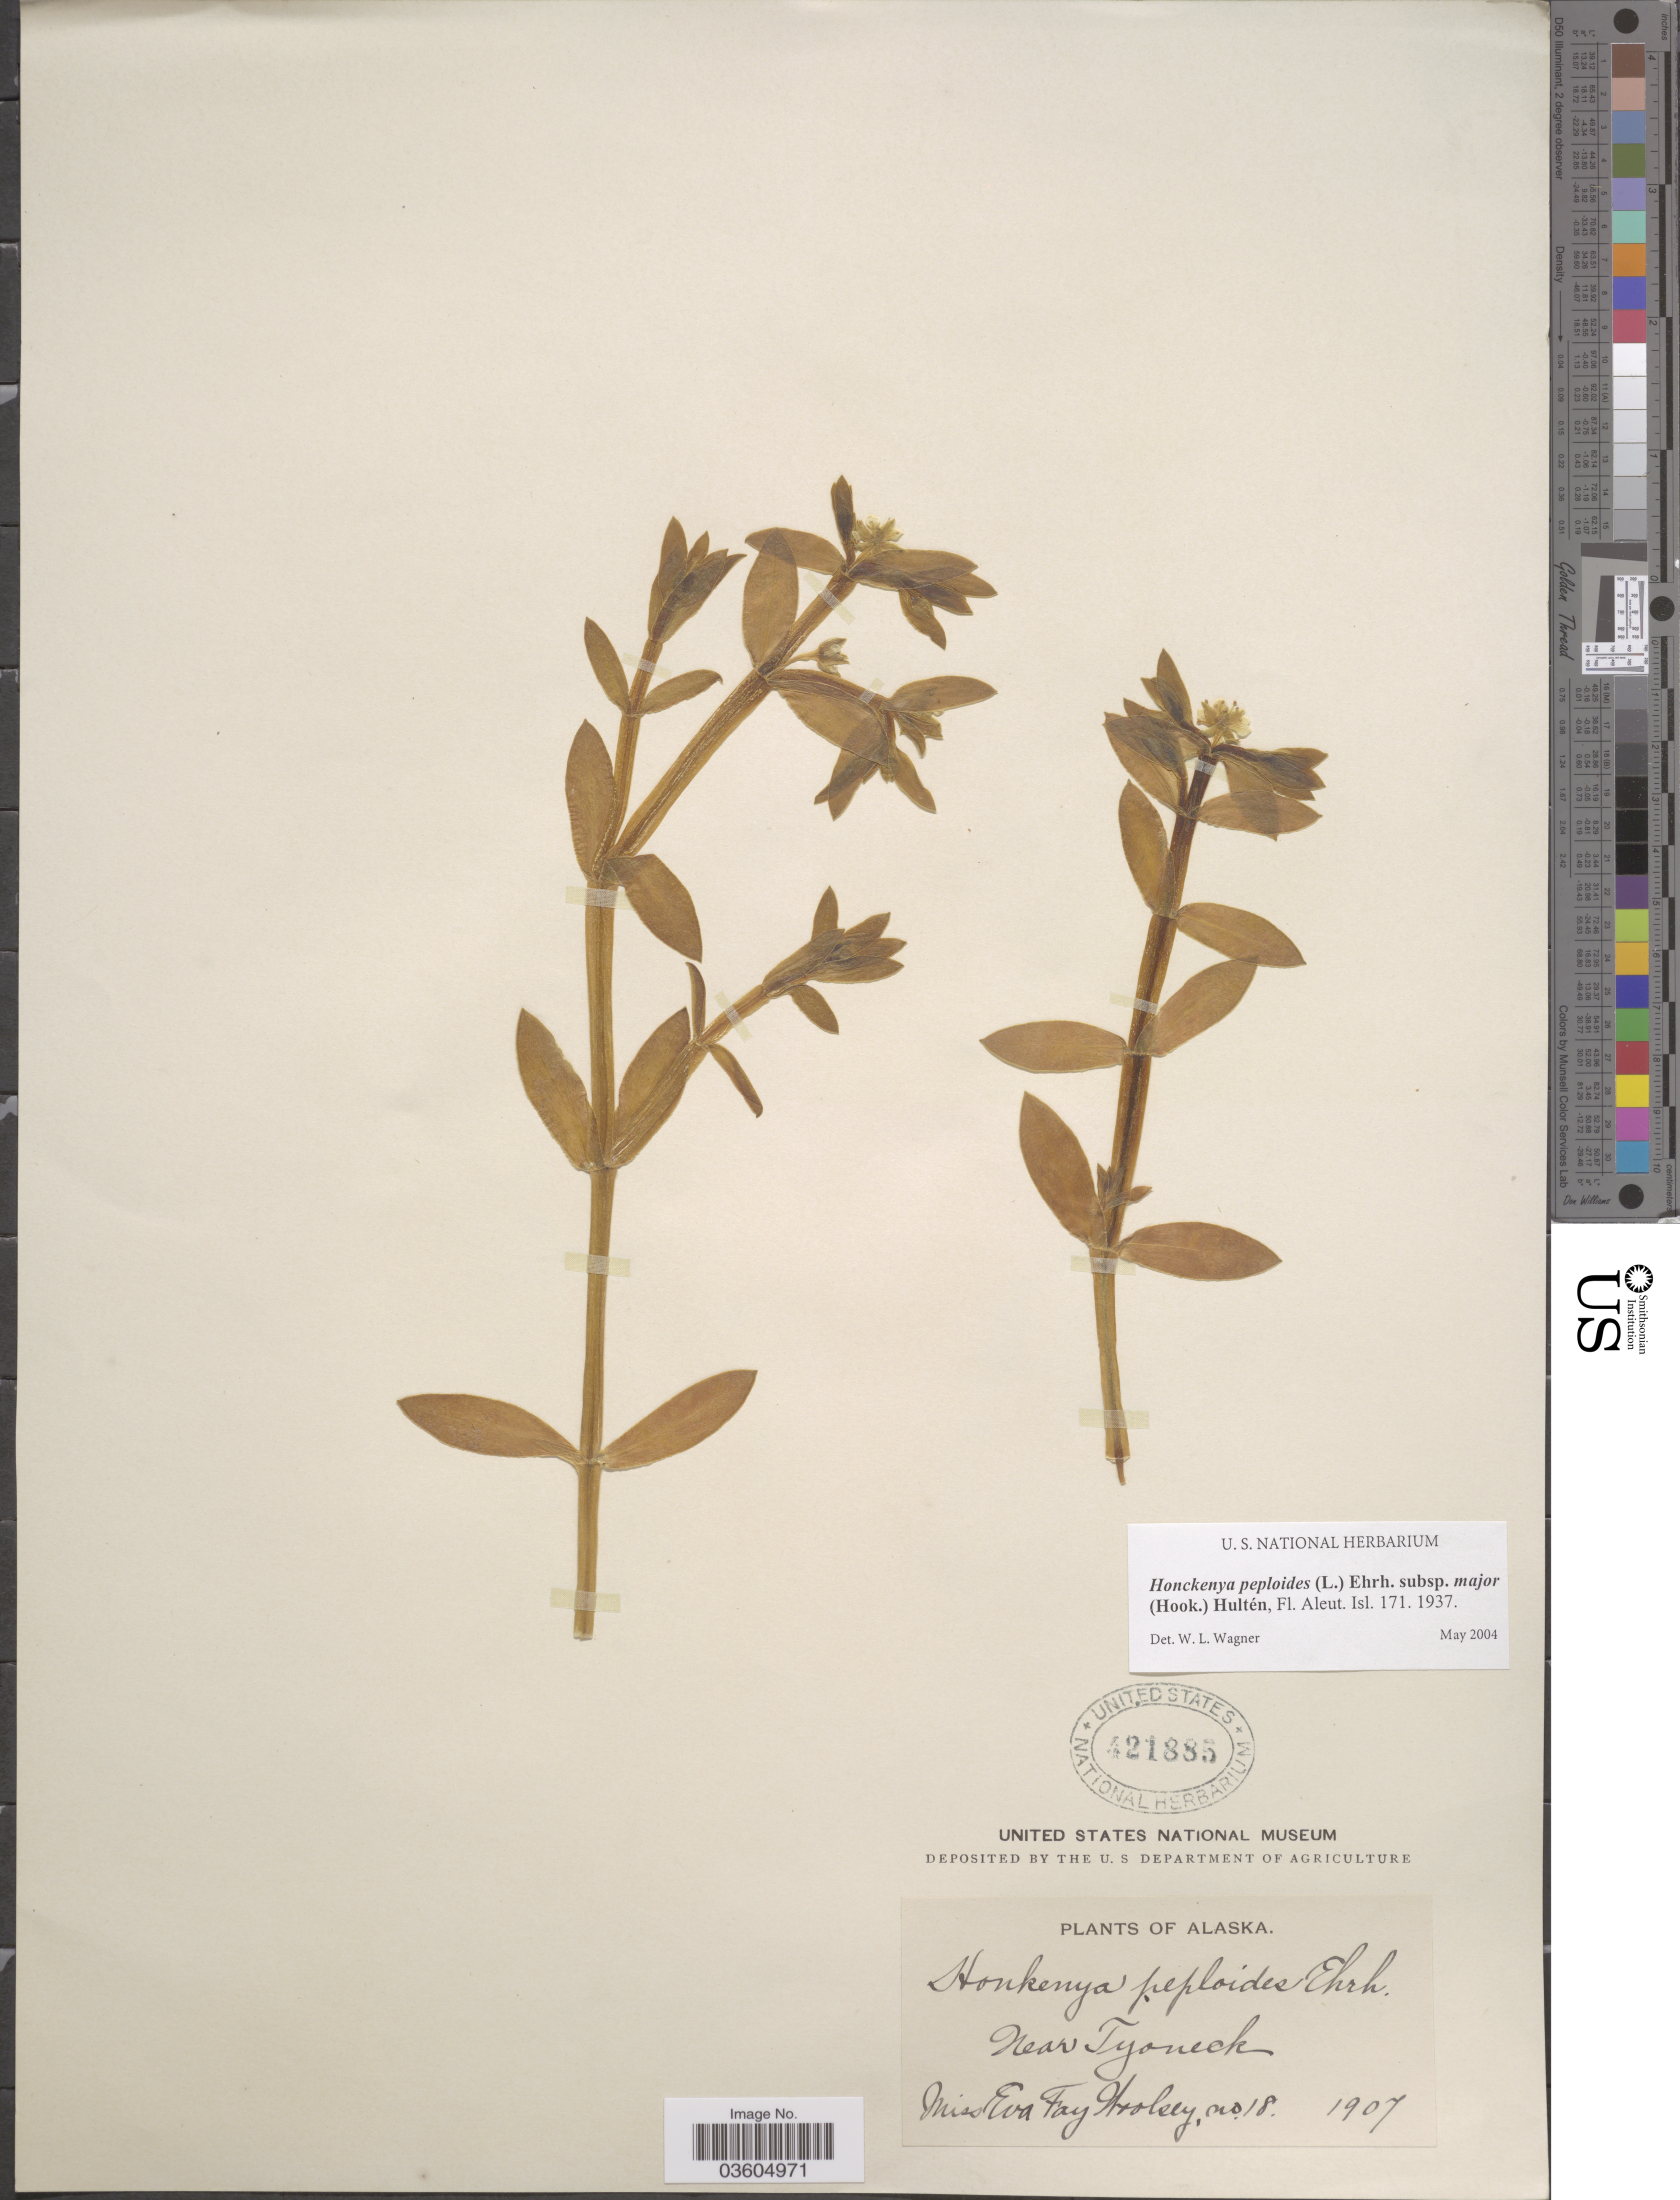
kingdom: Plantae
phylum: Tracheophyta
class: Magnoliopsida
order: Caryophyllales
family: Caryophyllaceae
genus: Honckenya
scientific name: Honckenya peploides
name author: (L.) Ehrh.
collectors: E. Woolsey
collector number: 18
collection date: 1907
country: United States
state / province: Alaska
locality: Near Tyoneck.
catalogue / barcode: US 421885